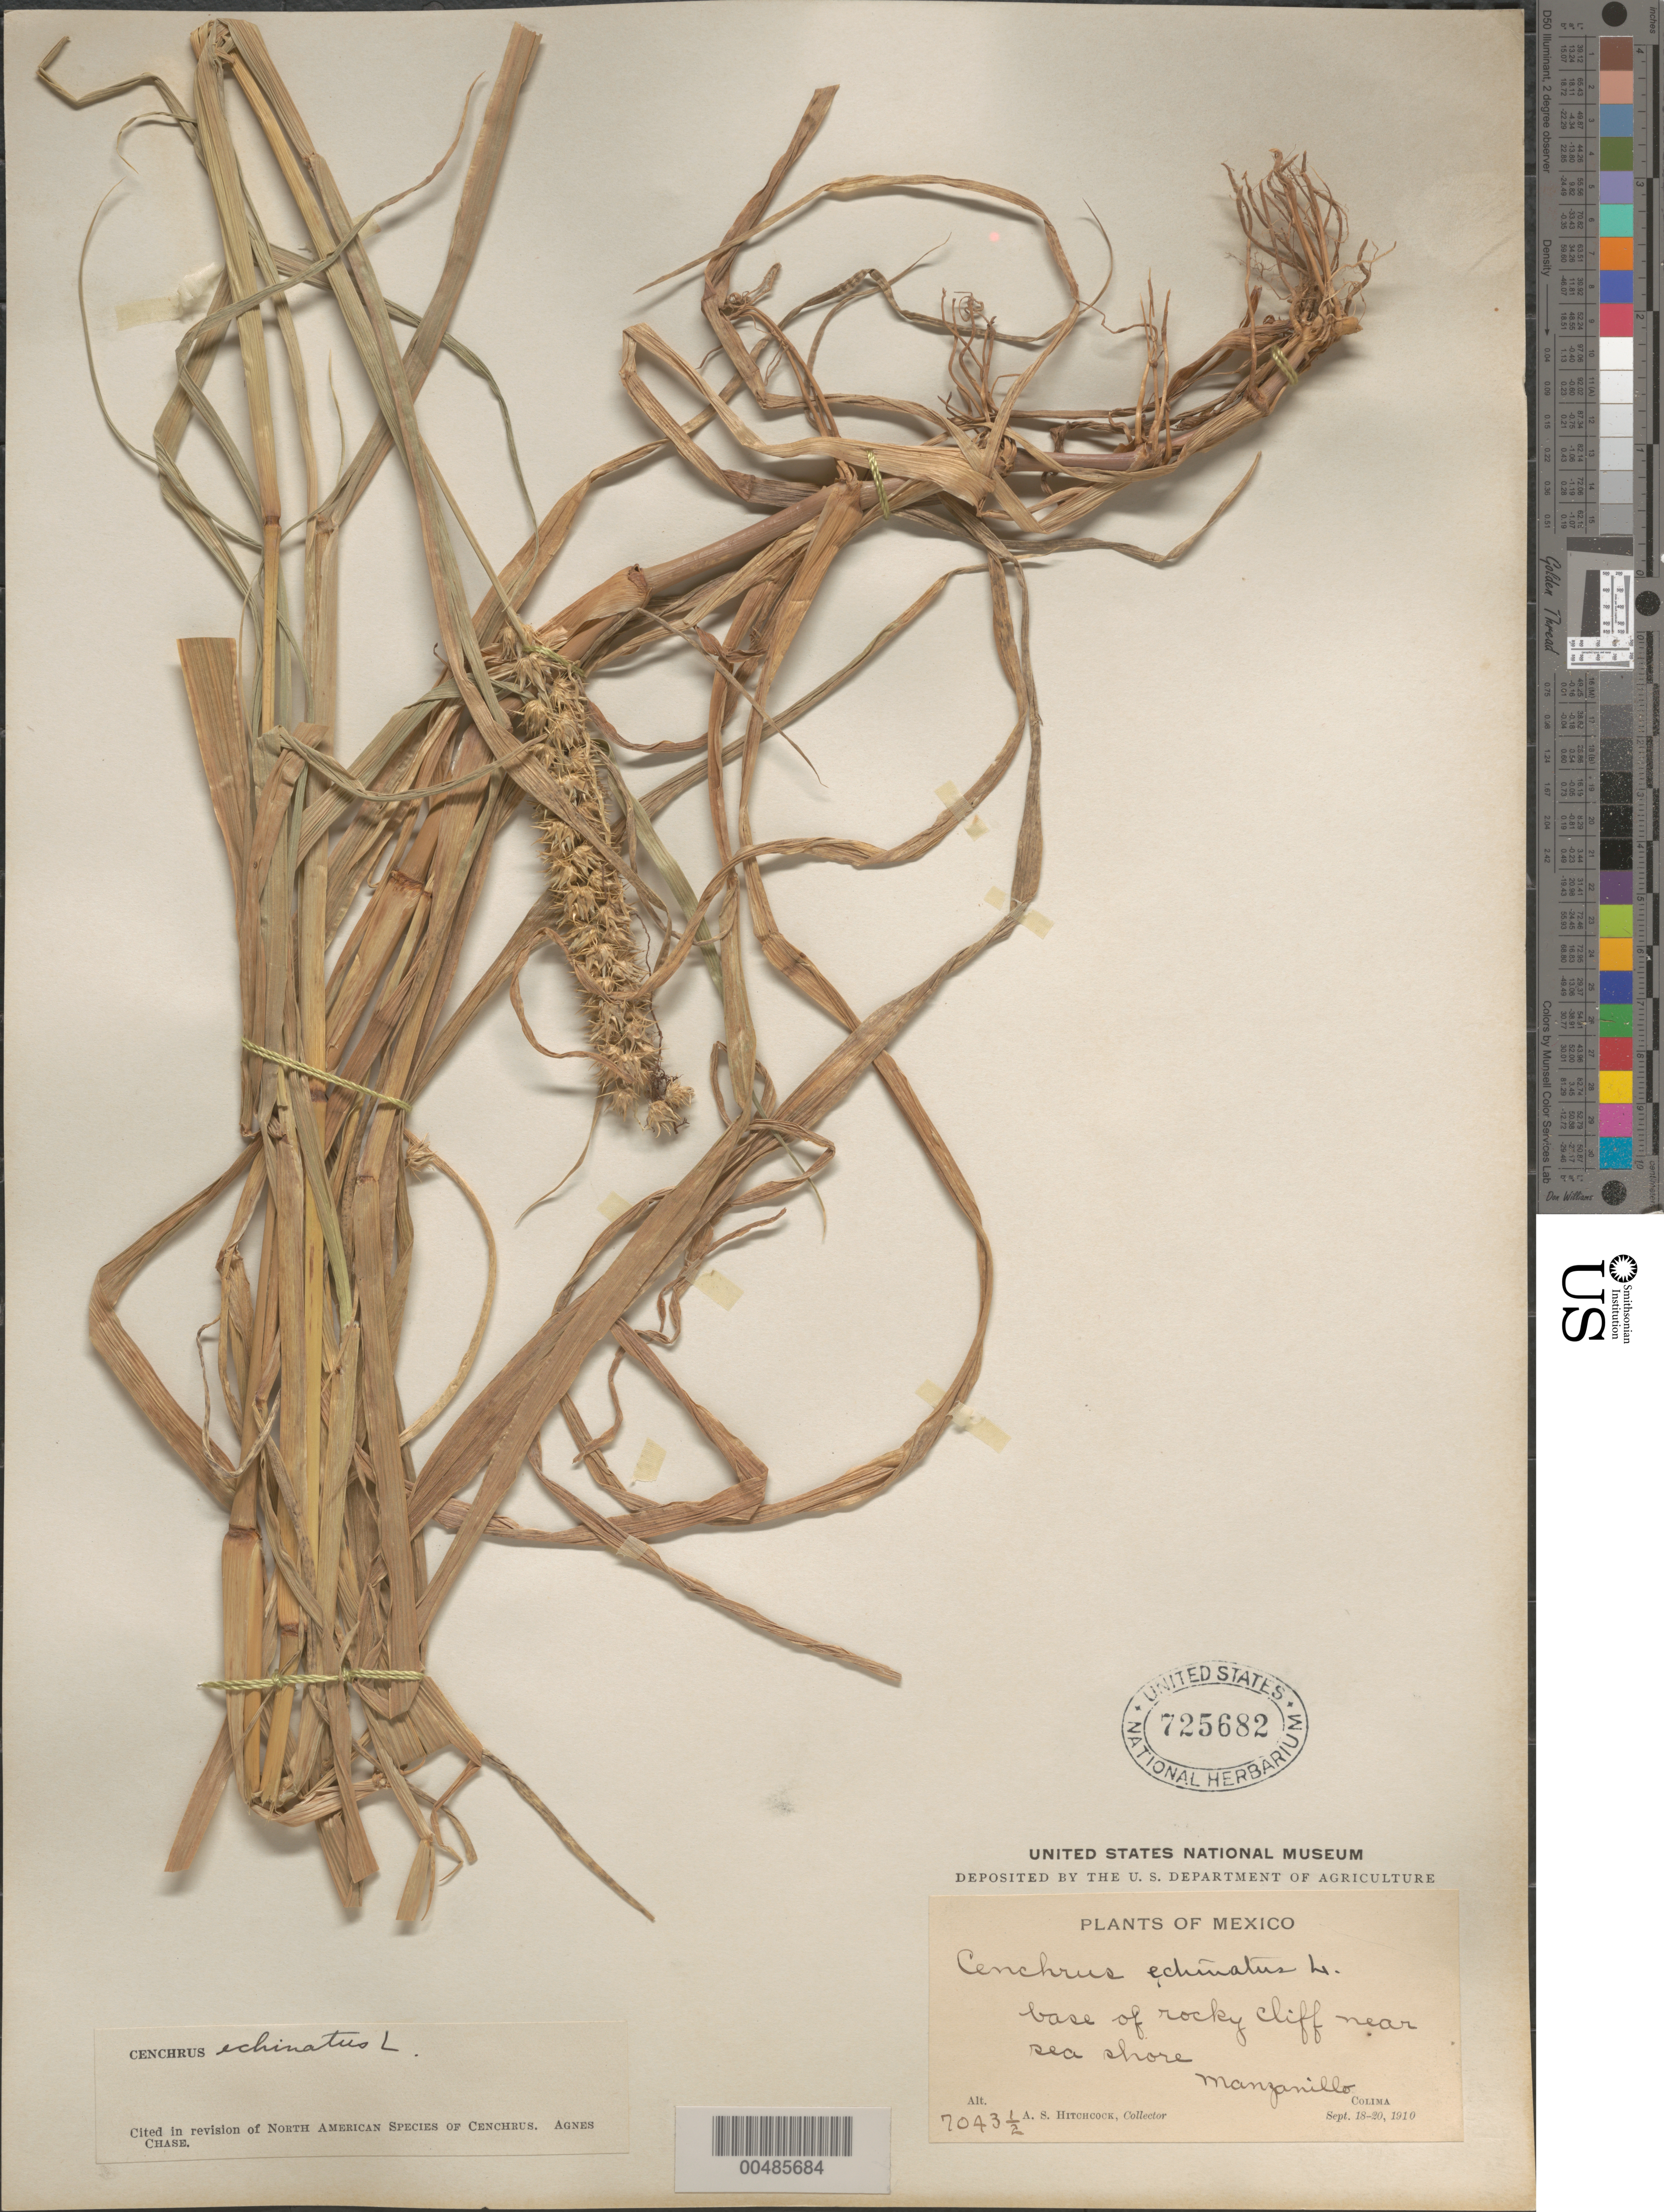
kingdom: Plantae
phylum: Tracheophyta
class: Liliopsida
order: Poales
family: Poaceae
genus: Cenchrus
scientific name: Cenchrus echinatus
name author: L.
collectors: A. S. Hitchcock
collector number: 7043.5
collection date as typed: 18 Sep 1910 to 20 Sep 1910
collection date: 1910-09-18/1910-09-20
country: Mexico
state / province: Colima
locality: Manzanillo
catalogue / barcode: US 725682